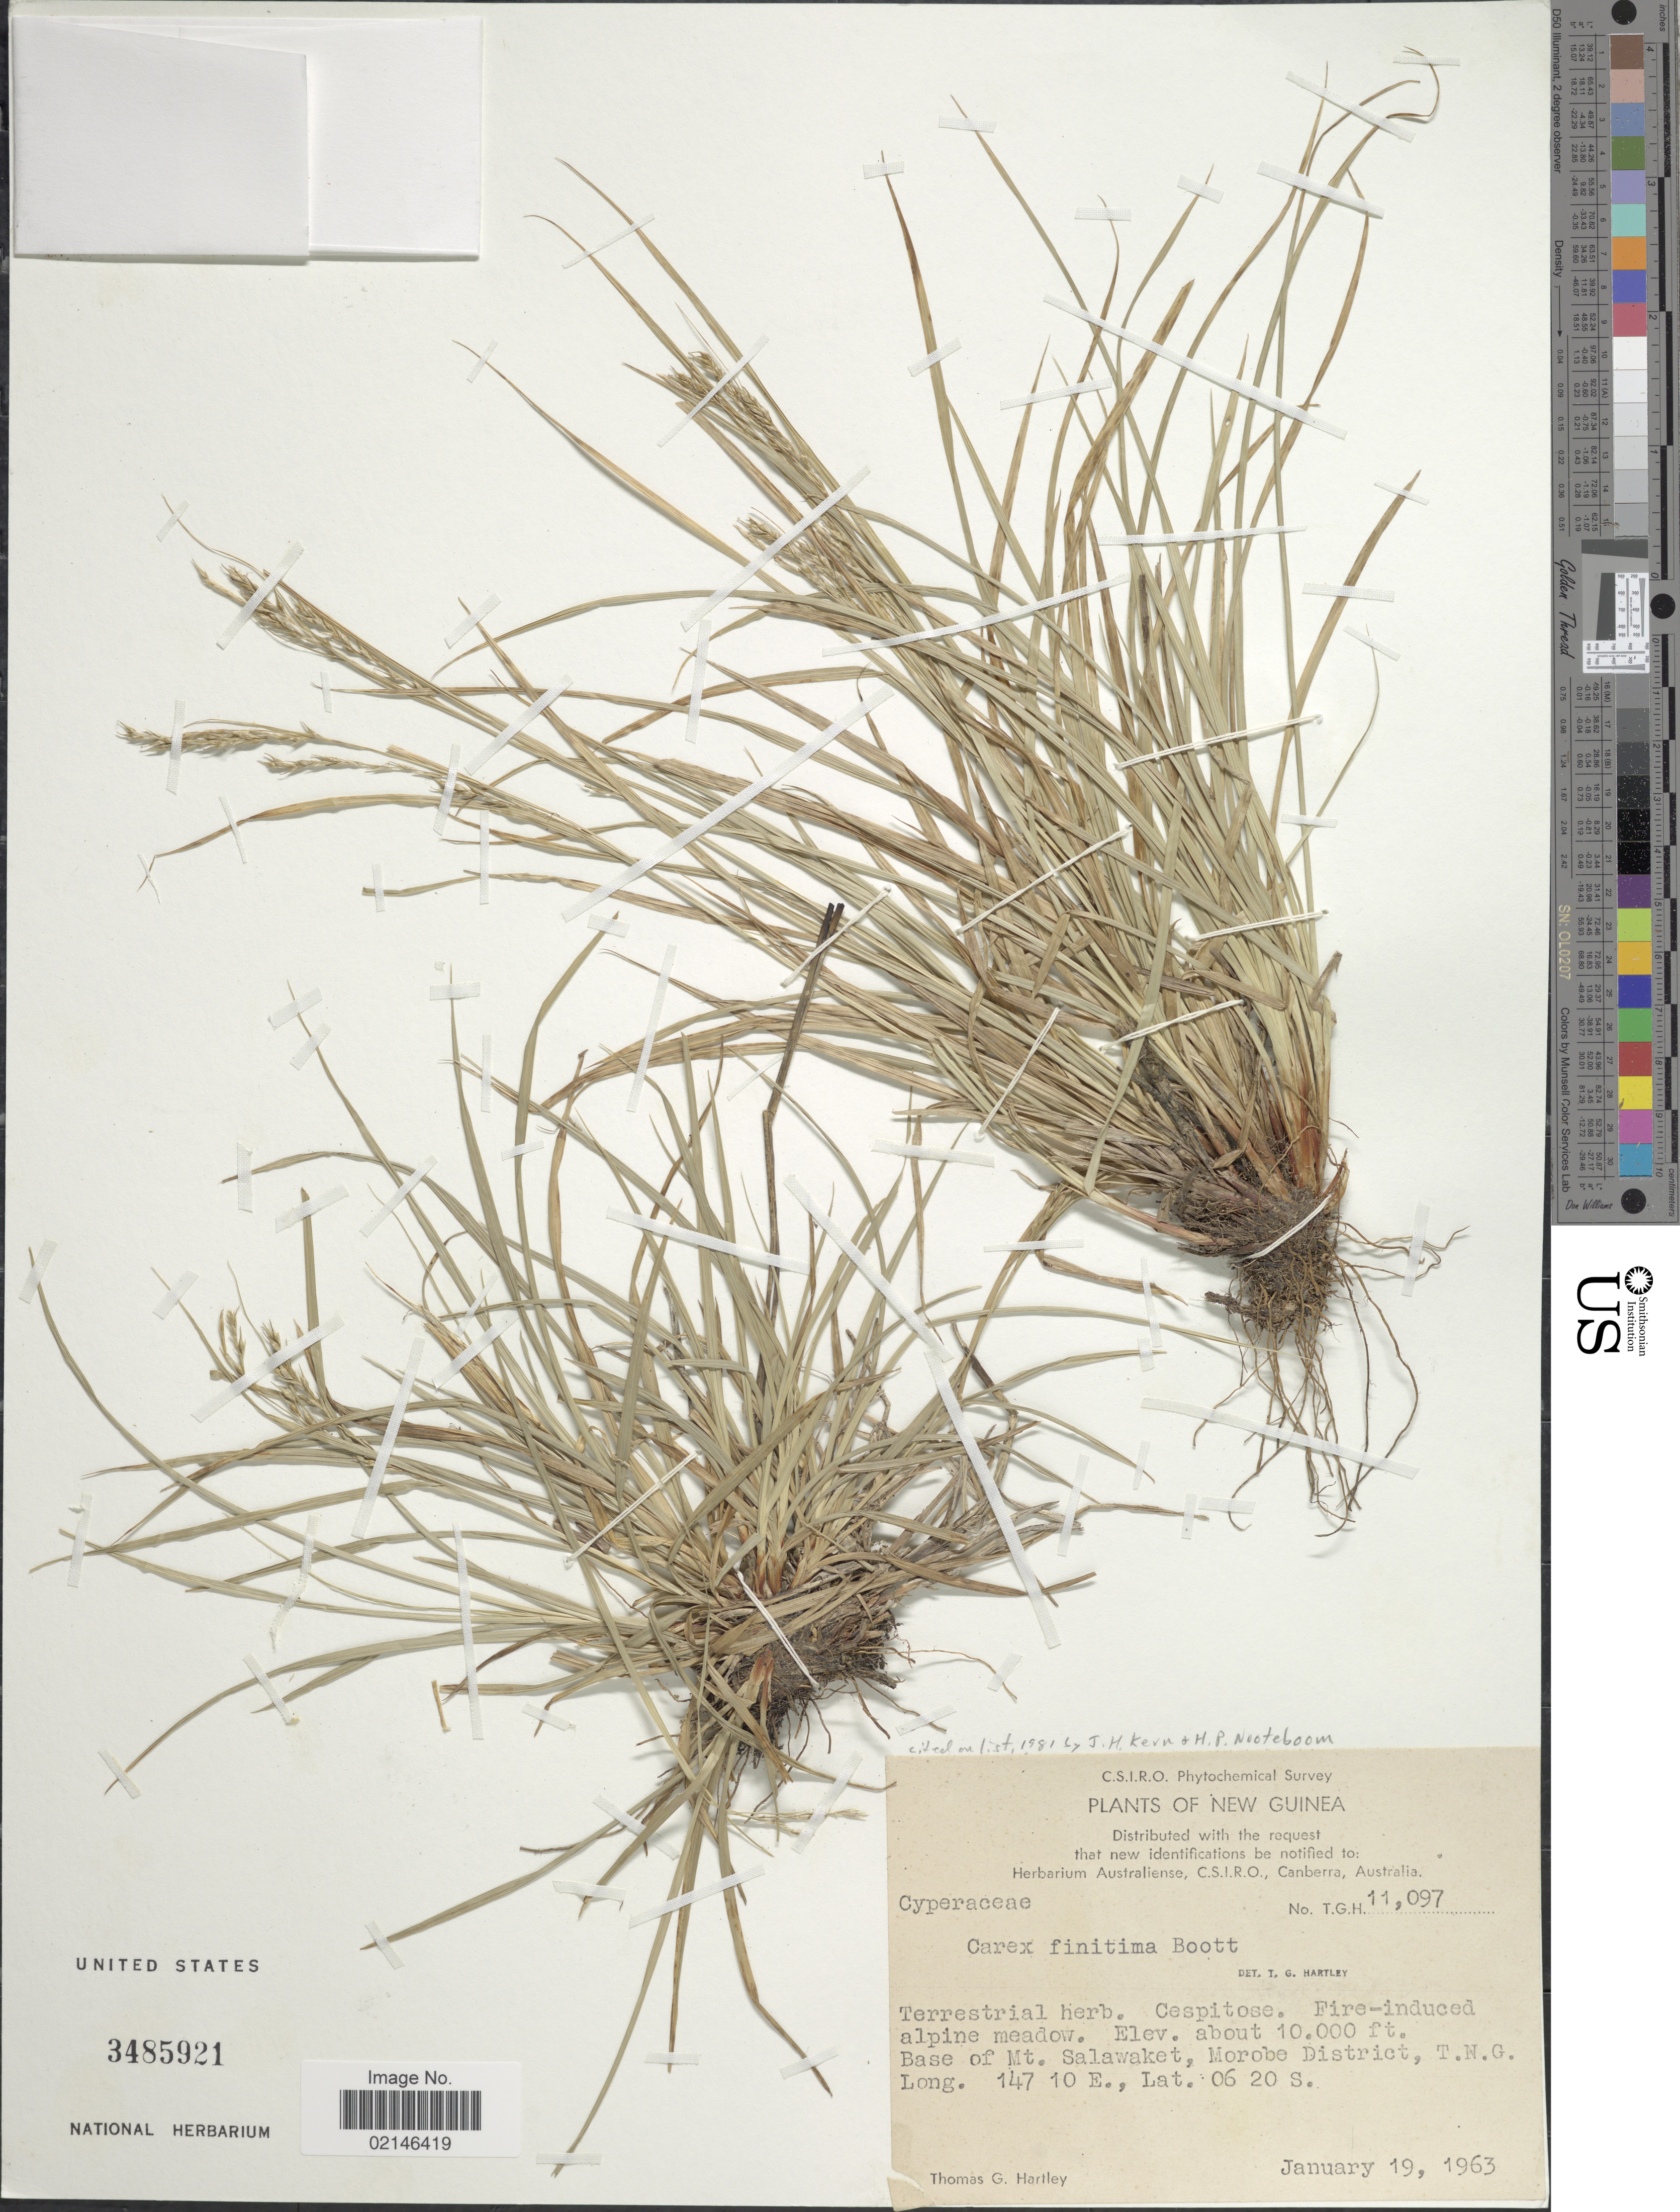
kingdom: Plantae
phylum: Tracheophyta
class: Liliopsida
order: Poales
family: Cyperaceae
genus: Carex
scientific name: Carex finitima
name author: Boott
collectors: T. G. Hartley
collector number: TGH11097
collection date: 1963-01-19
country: Papua New Guinea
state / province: Morobe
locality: New Guinea, Base of Mt. Salawaket, Morobe District, T.N.G.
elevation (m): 3048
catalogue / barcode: US 3485921